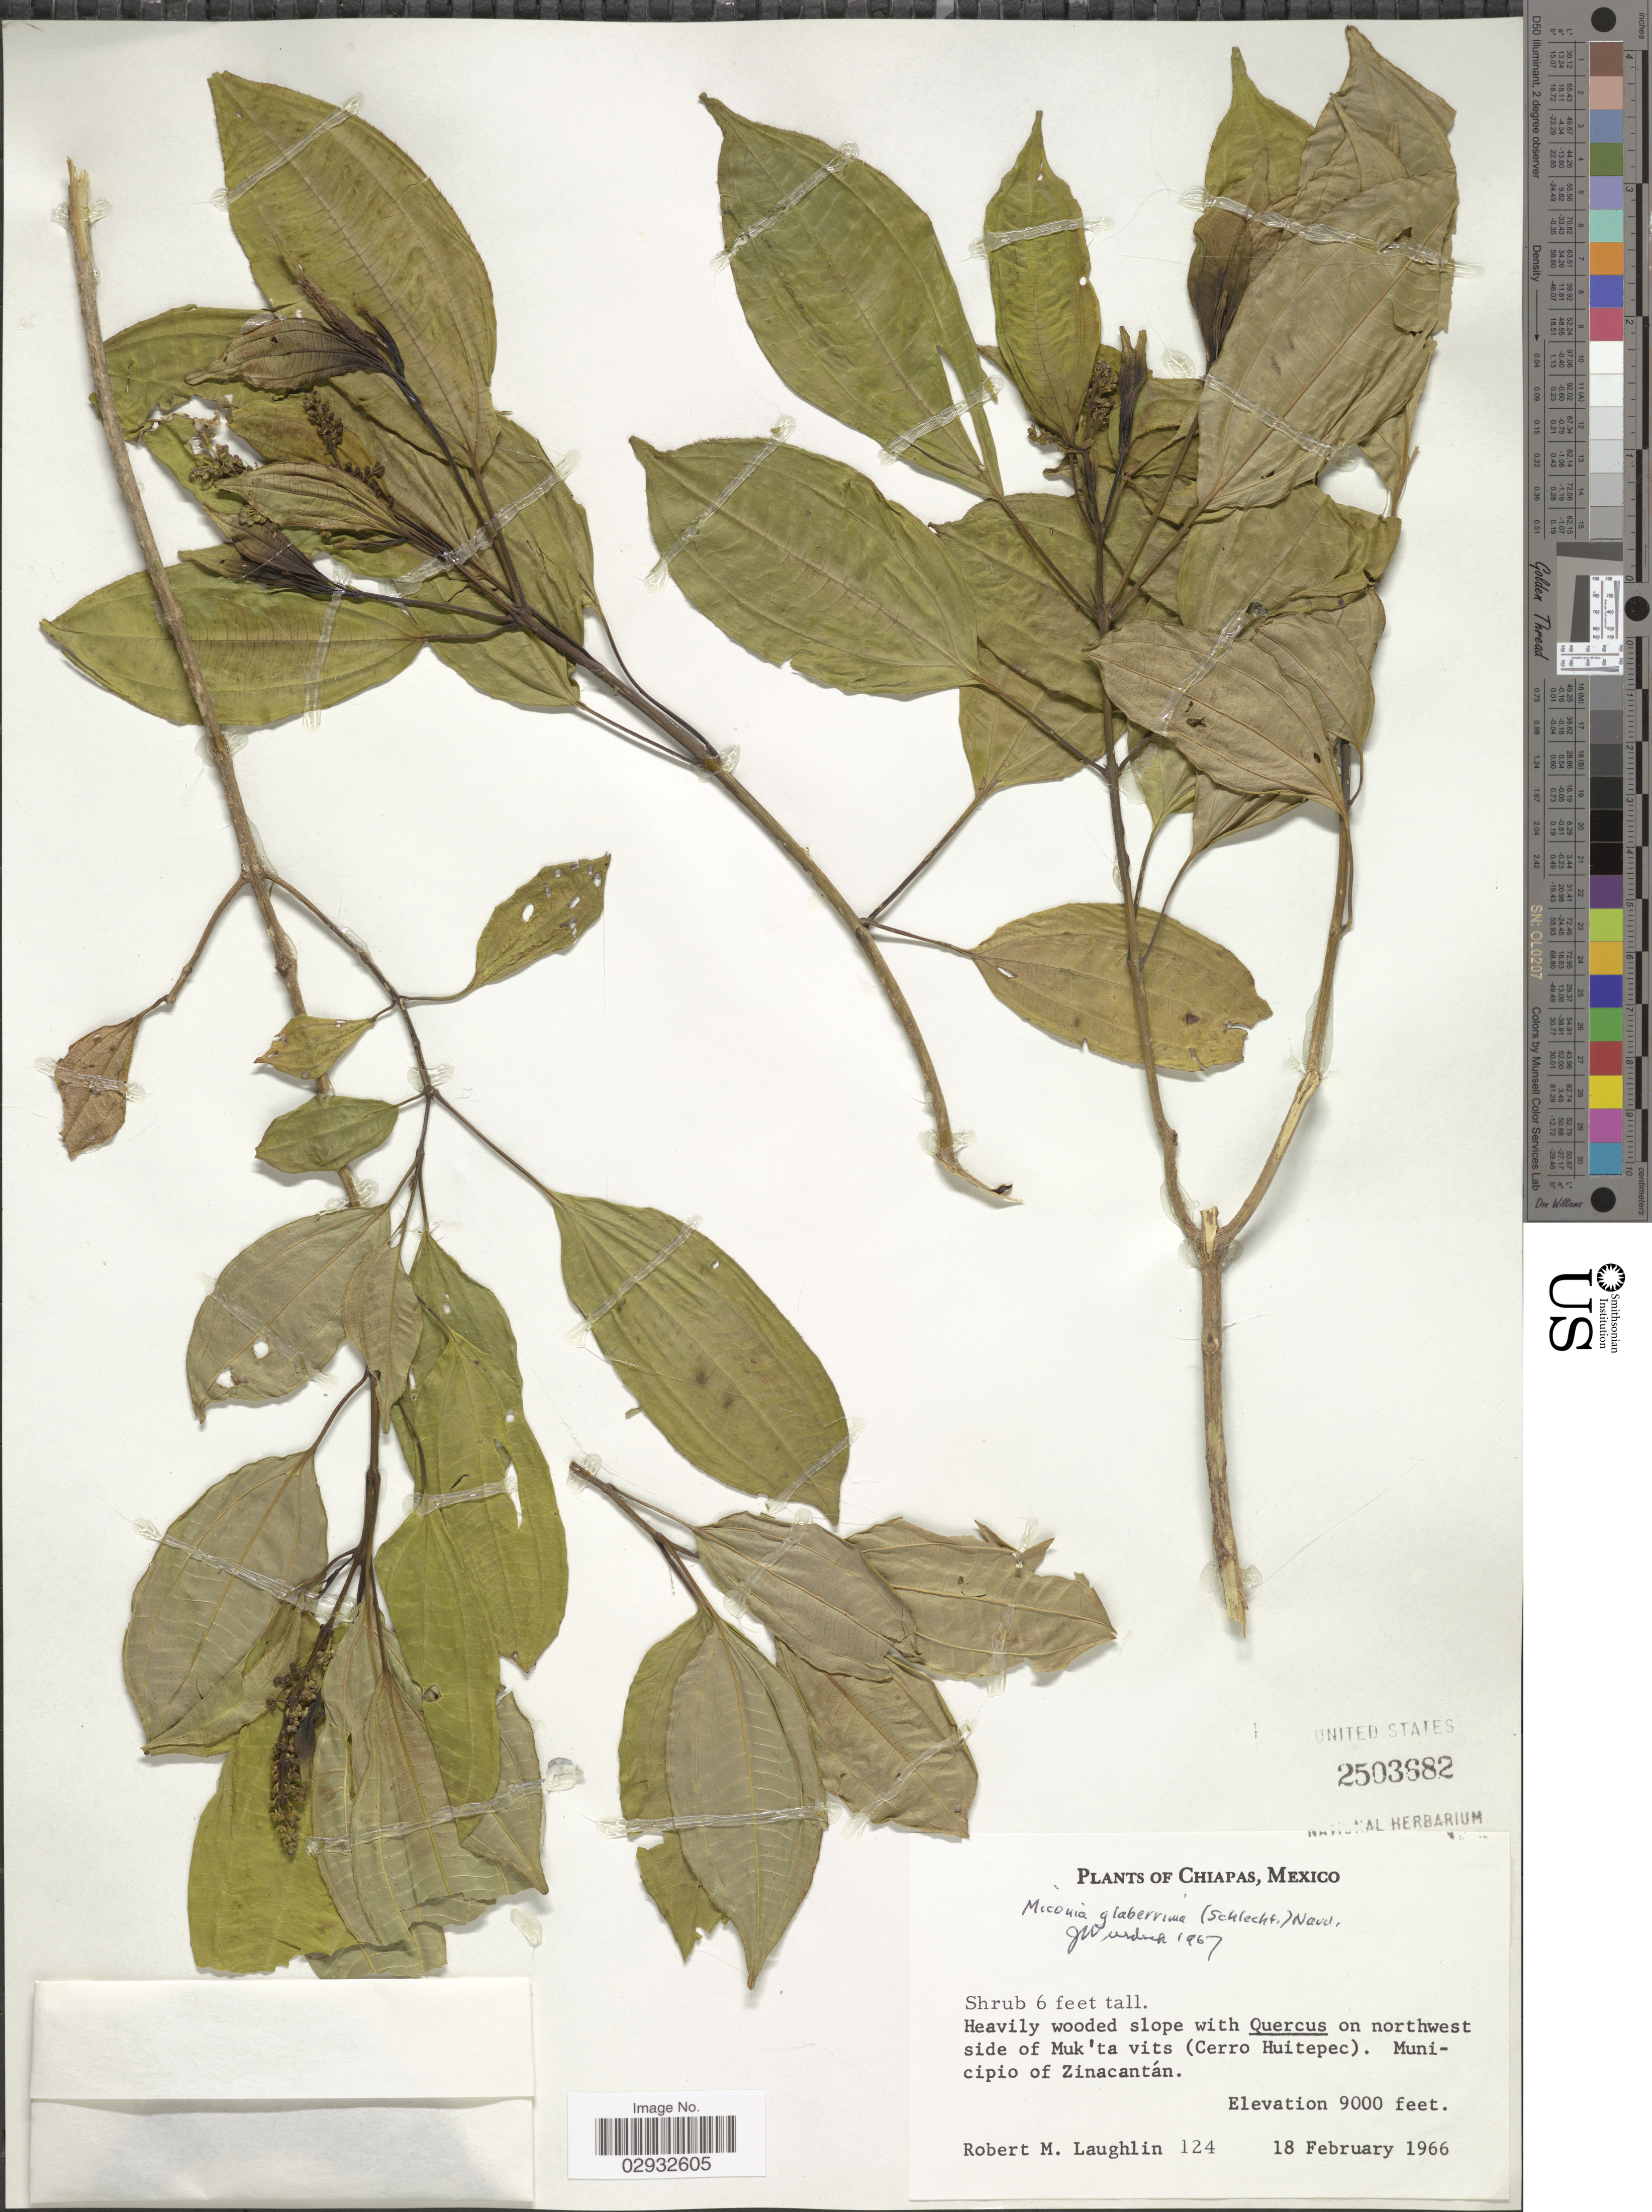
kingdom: Plantae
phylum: Tracheophyta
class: Magnoliopsida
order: Myrtales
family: Melastomataceae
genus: Miconia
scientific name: Miconia glaberrima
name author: (Schltdl.) Naudin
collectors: R. M. Laughlin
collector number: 124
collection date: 1966-02-18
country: Mexico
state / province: Chiapas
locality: On northwest side of Muk'ta vits (Cerro Huitepec). Municipio of Zinacantán.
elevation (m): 2743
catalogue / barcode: US 2503682